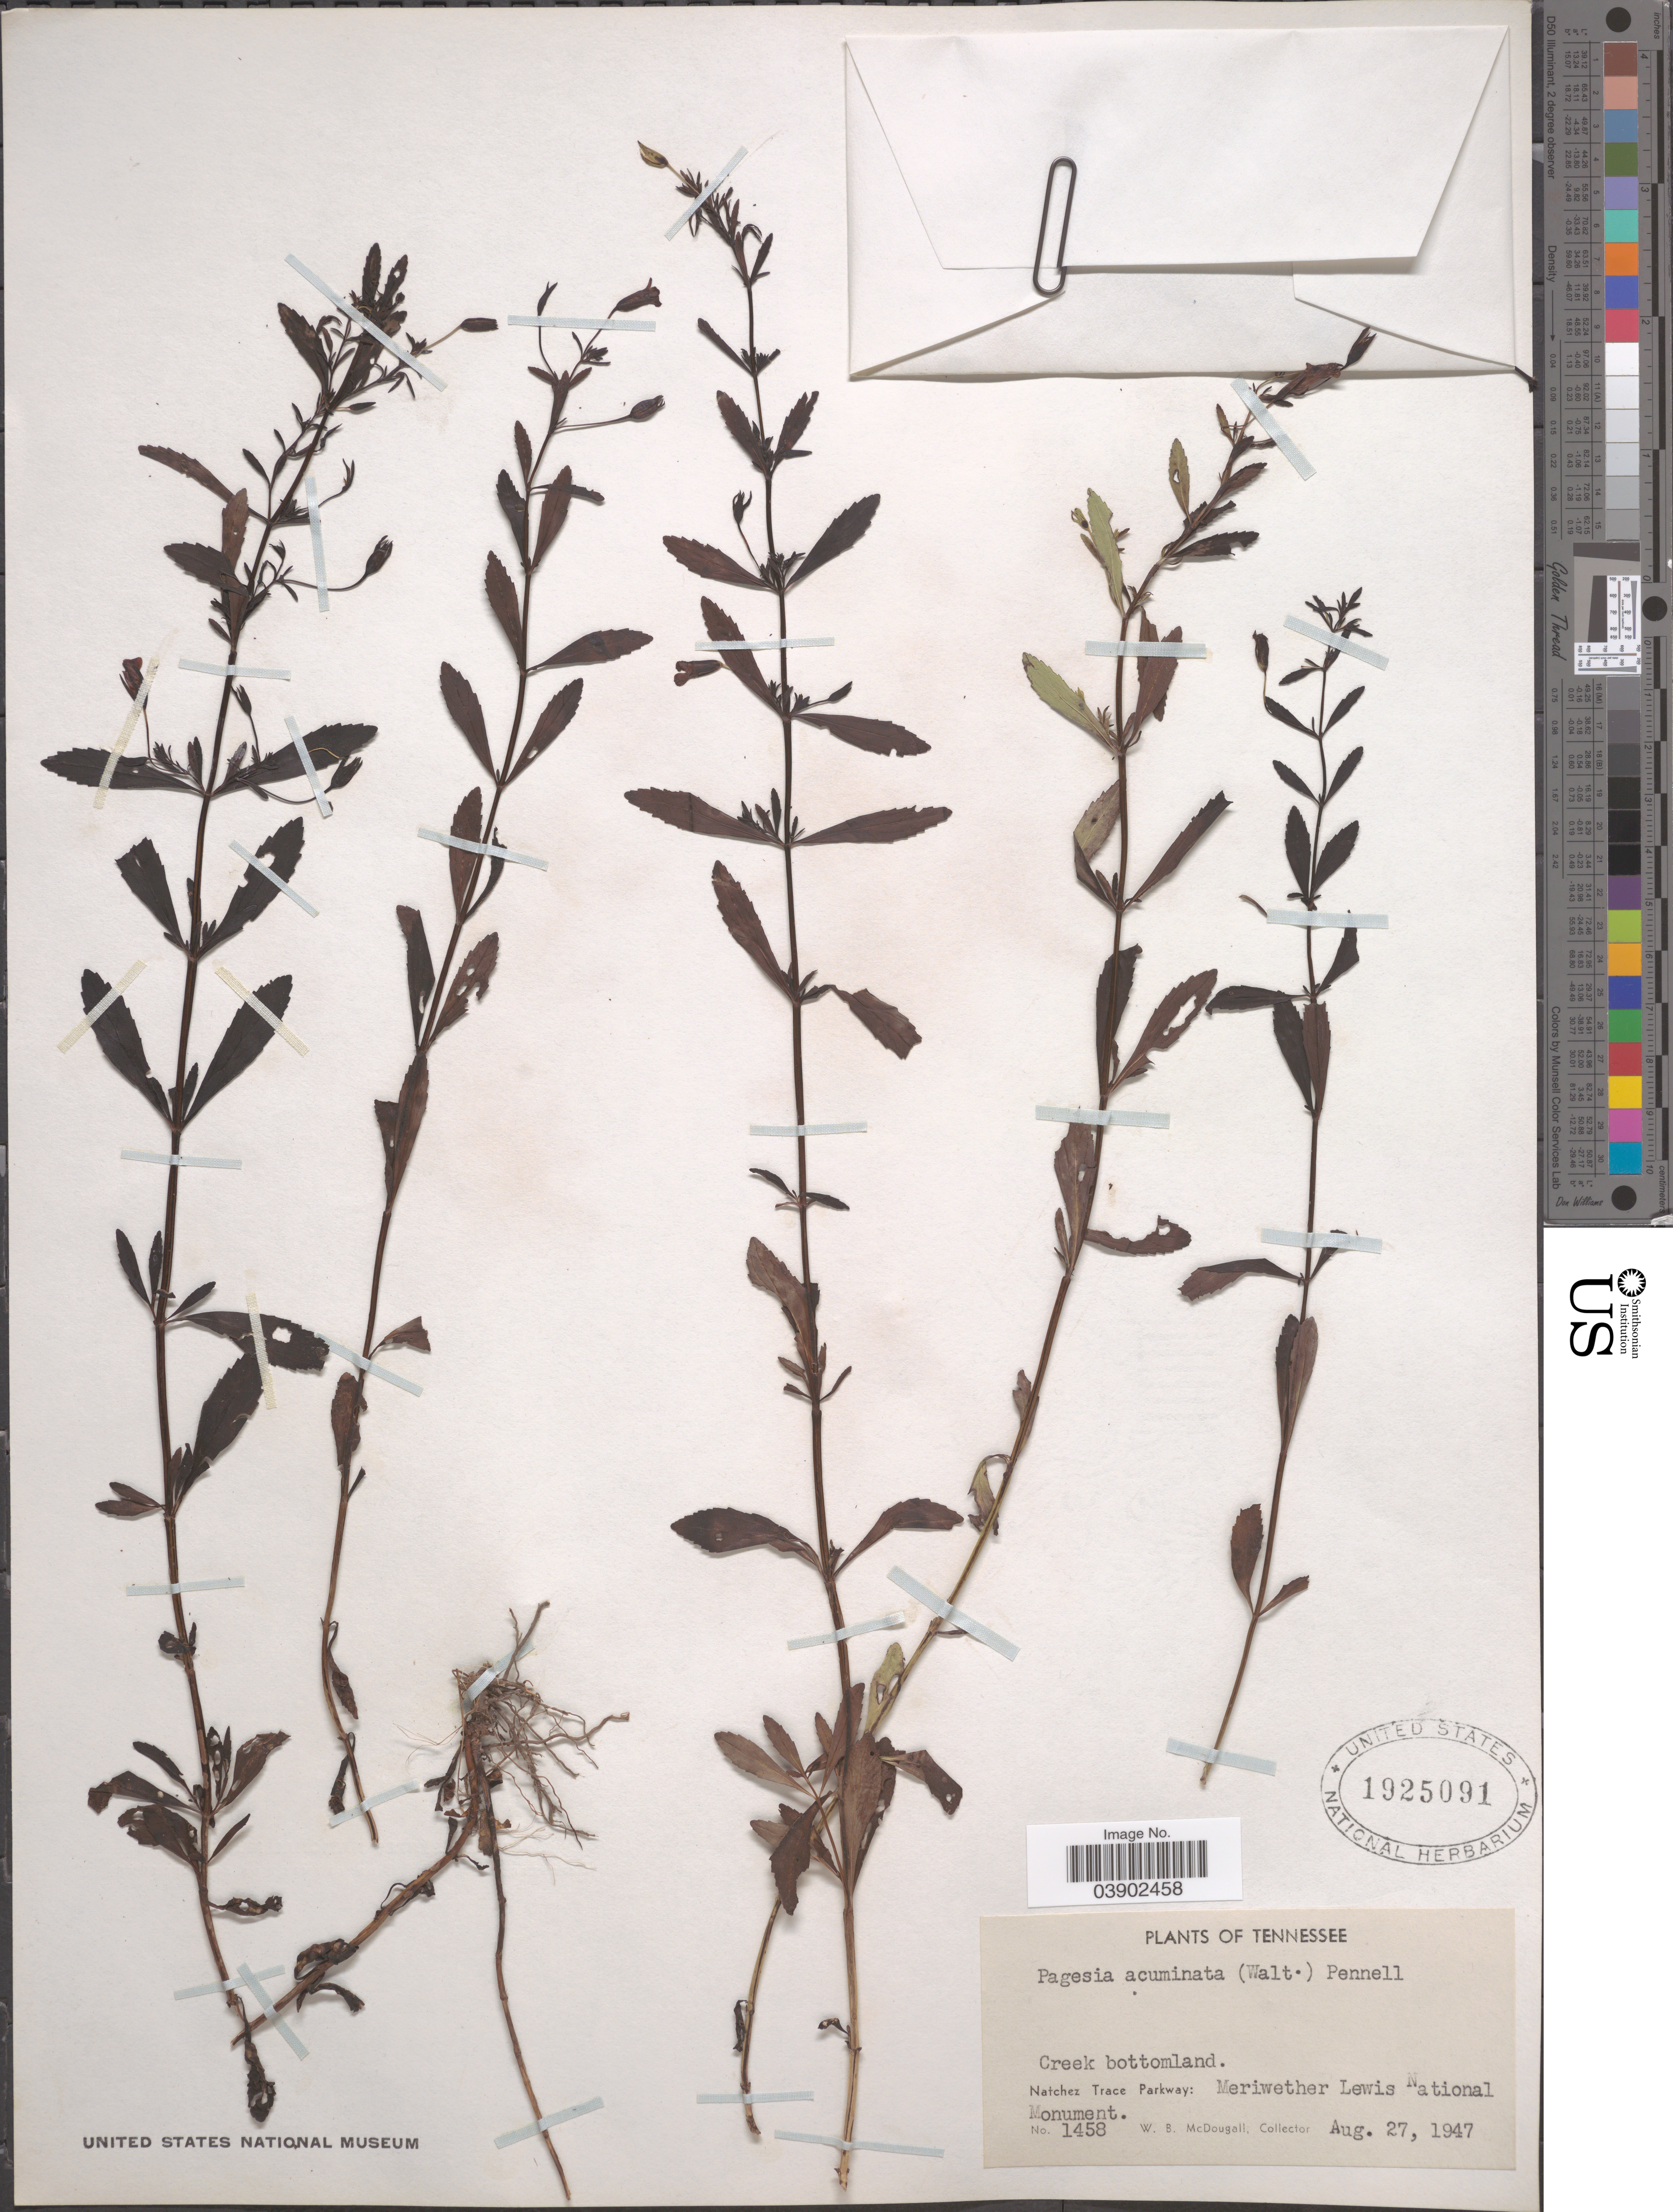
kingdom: Plantae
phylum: Tracheophyta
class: Magnoliopsida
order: Lamiales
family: Plantaginaceae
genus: Mecardonia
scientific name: Mecardonia acuminata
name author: (Walter) Small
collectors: W. B. McDougall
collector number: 1458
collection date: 1947-08-27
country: United States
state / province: Tennessee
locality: Creek bottomland. Natchez Trace Parkway: Meriwether Lewis National Monument.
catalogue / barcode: US 1925091